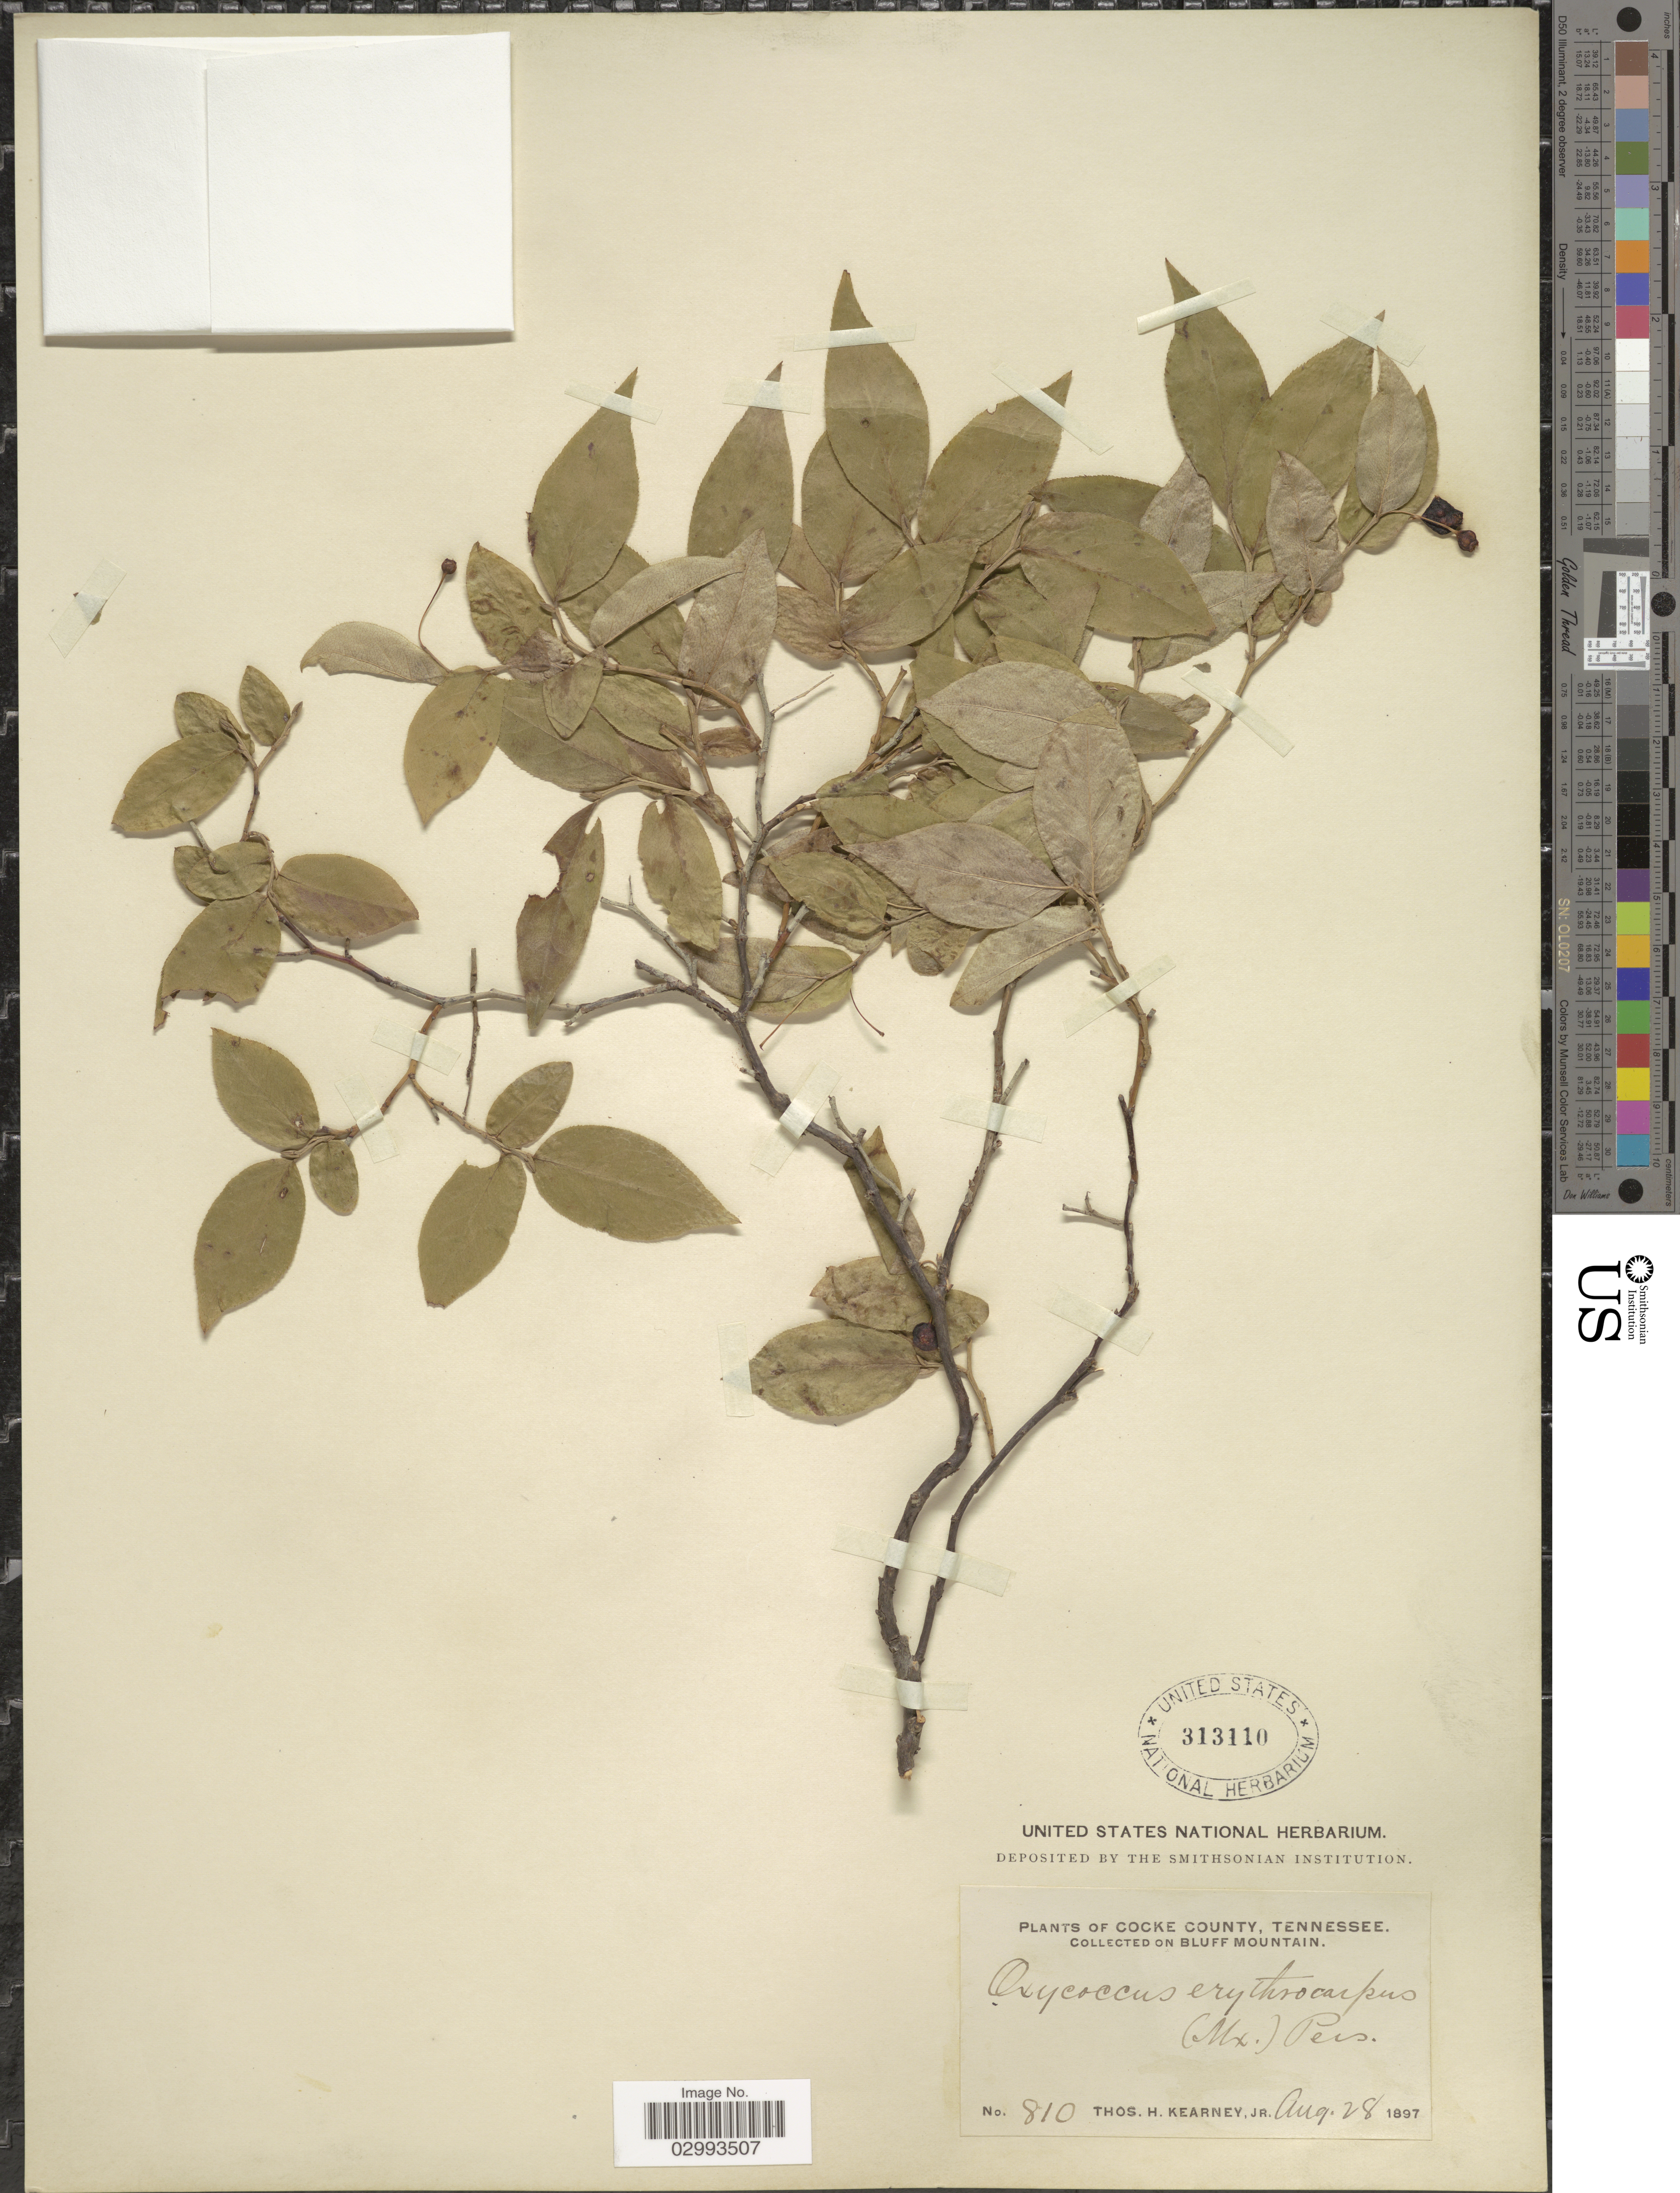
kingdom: Plantae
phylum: Tracheophyta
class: Magnoliopsida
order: Ericales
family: Ericaceae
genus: Hugeria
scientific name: Hugeria erythrocarpa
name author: (Michx.) Small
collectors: T. H. Kearney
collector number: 810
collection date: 1897-08-28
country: United States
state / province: Tennessee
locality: On Bluff Mountain. Cocke County.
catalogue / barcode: US 313110